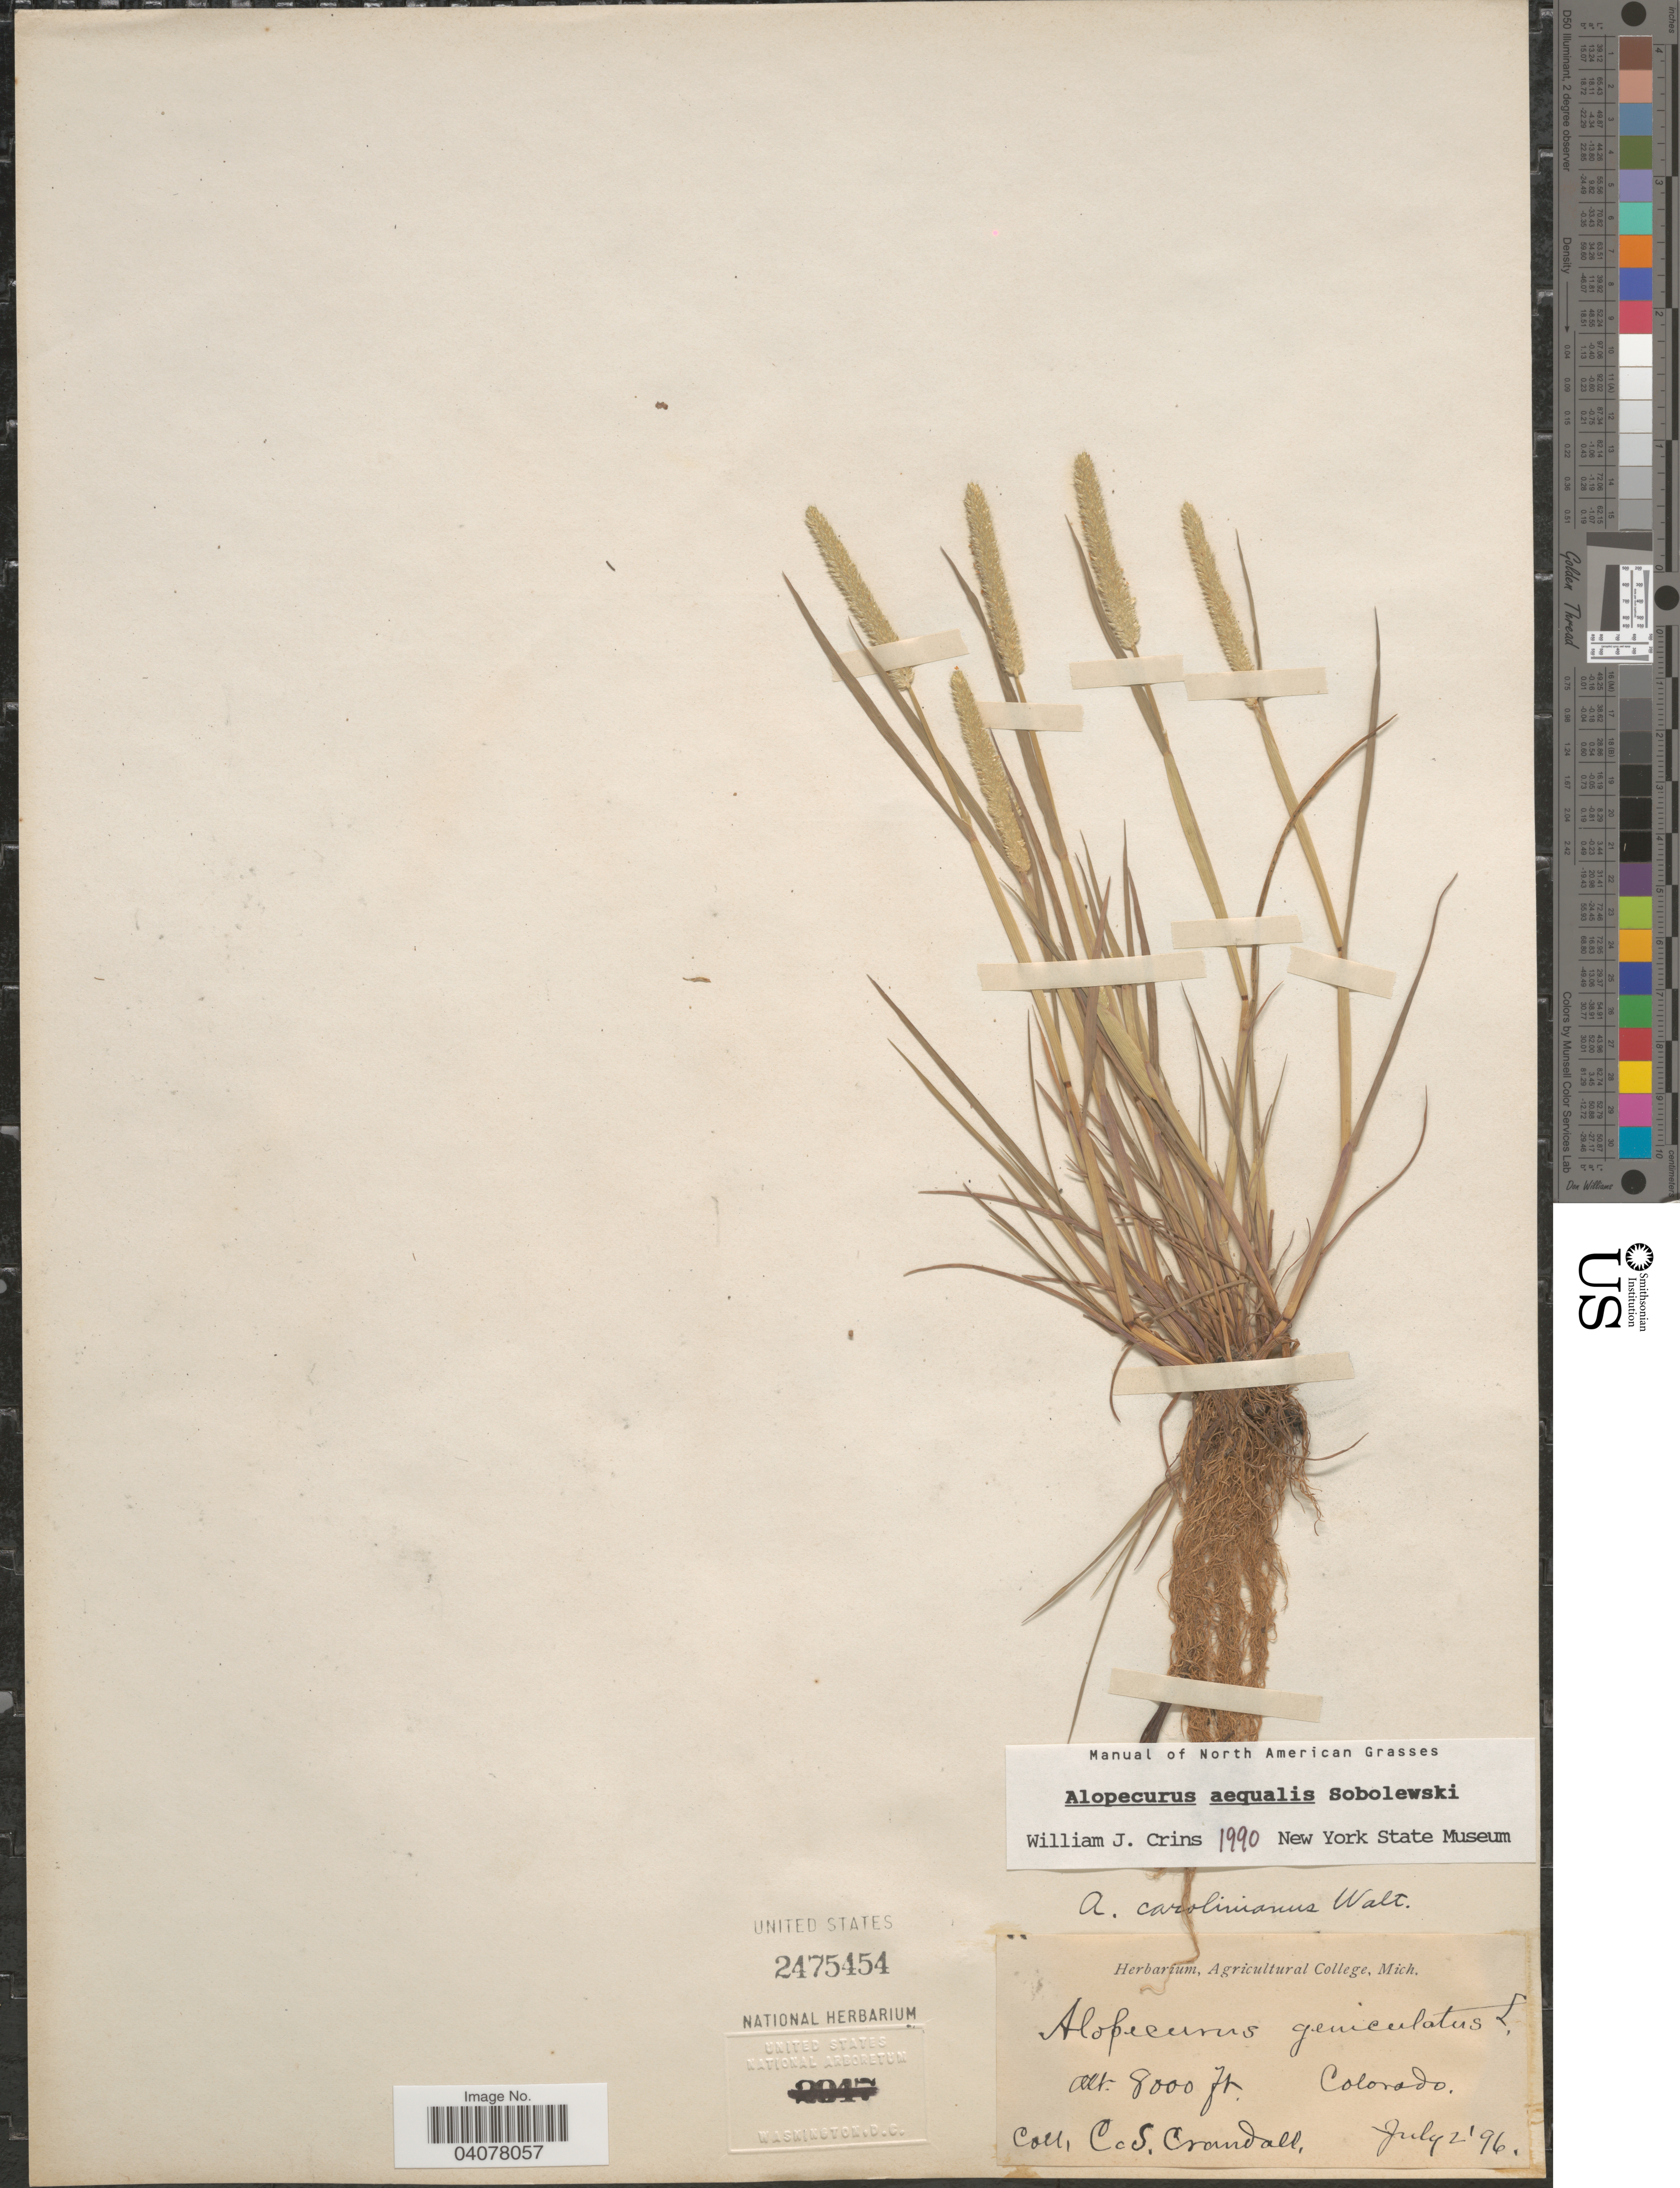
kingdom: Plantae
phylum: Tracheophyta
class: Liliopsida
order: Poales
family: Poaceae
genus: Alopecurus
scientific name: Alopecurus aequalis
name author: Sobol.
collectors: C. Crandall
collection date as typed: Transcribed d/m/y: 2/7/96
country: United States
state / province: Colorado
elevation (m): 2438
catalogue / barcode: US 2475454